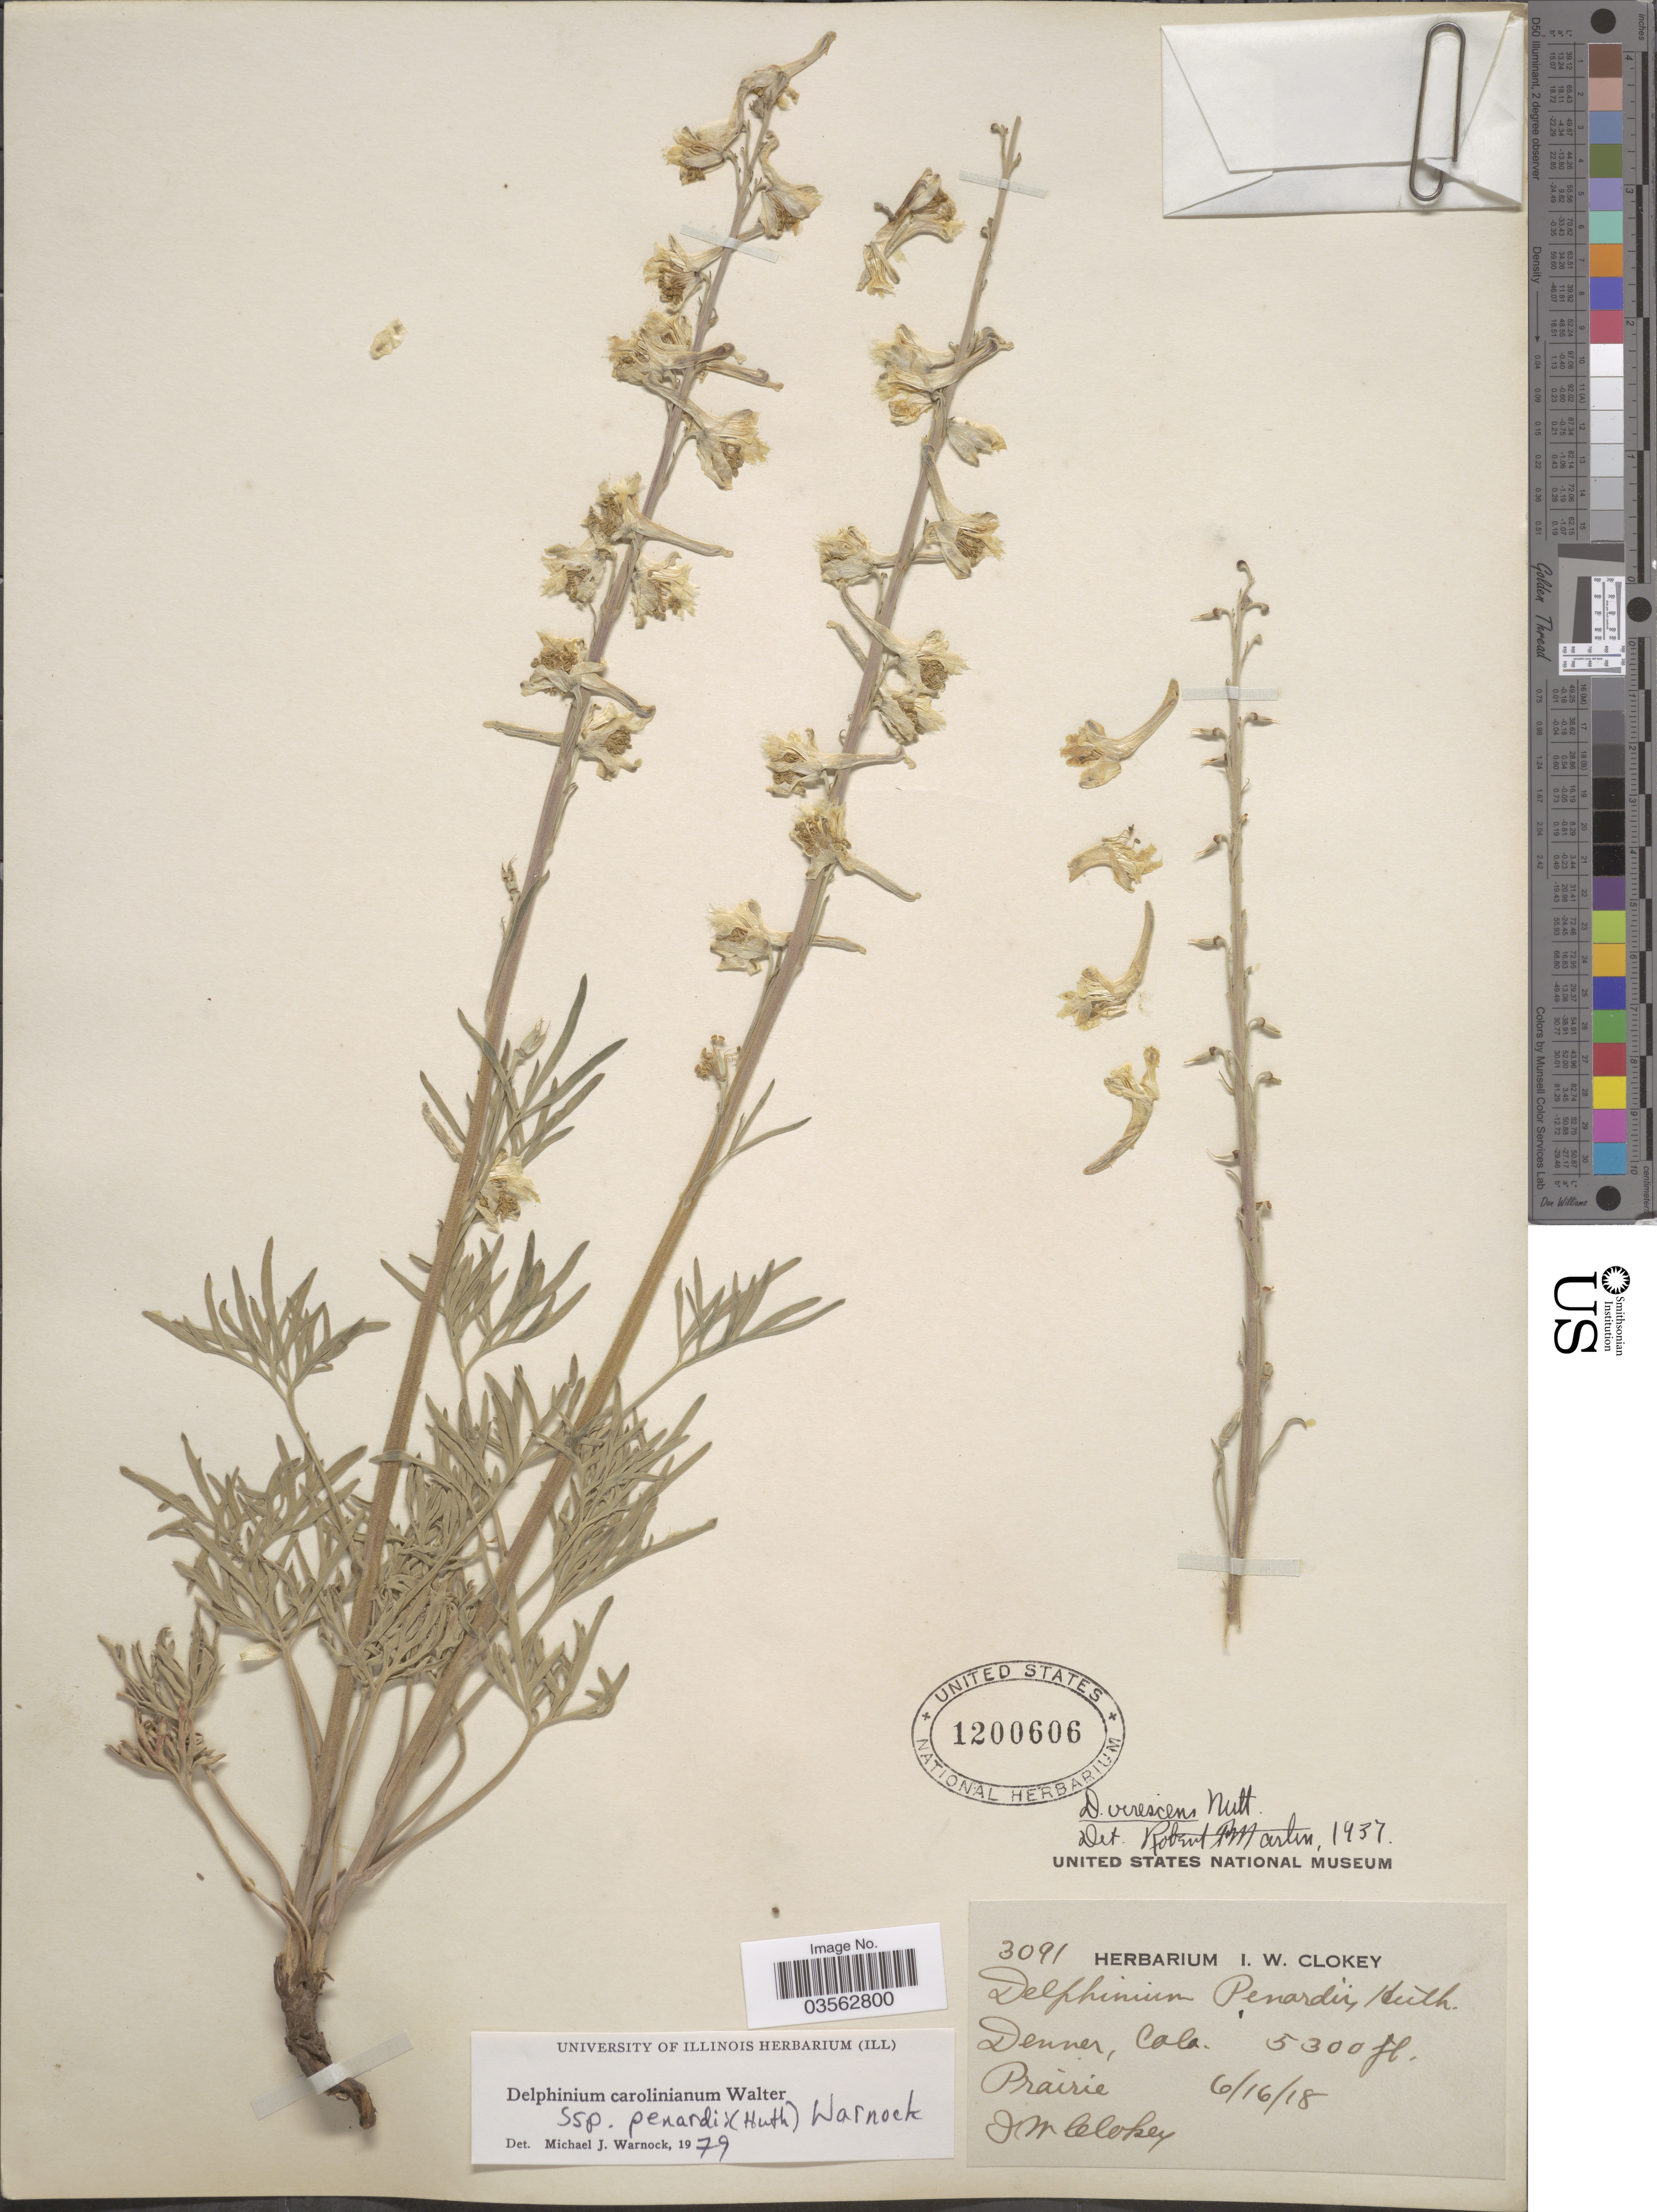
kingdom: Plantae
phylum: Tracheophyta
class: Magnoliopsida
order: Ranunculales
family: Ranunculaceae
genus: Delphinium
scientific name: Delphinium carolinianum subsp. penardii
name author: (Huth) M.J. Warnock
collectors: I. W. Clokey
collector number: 3091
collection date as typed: Transcribed d/m/y: 16/6/18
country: United States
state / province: Colorado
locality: Denver. Prairie.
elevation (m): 1615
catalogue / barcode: US 1200606